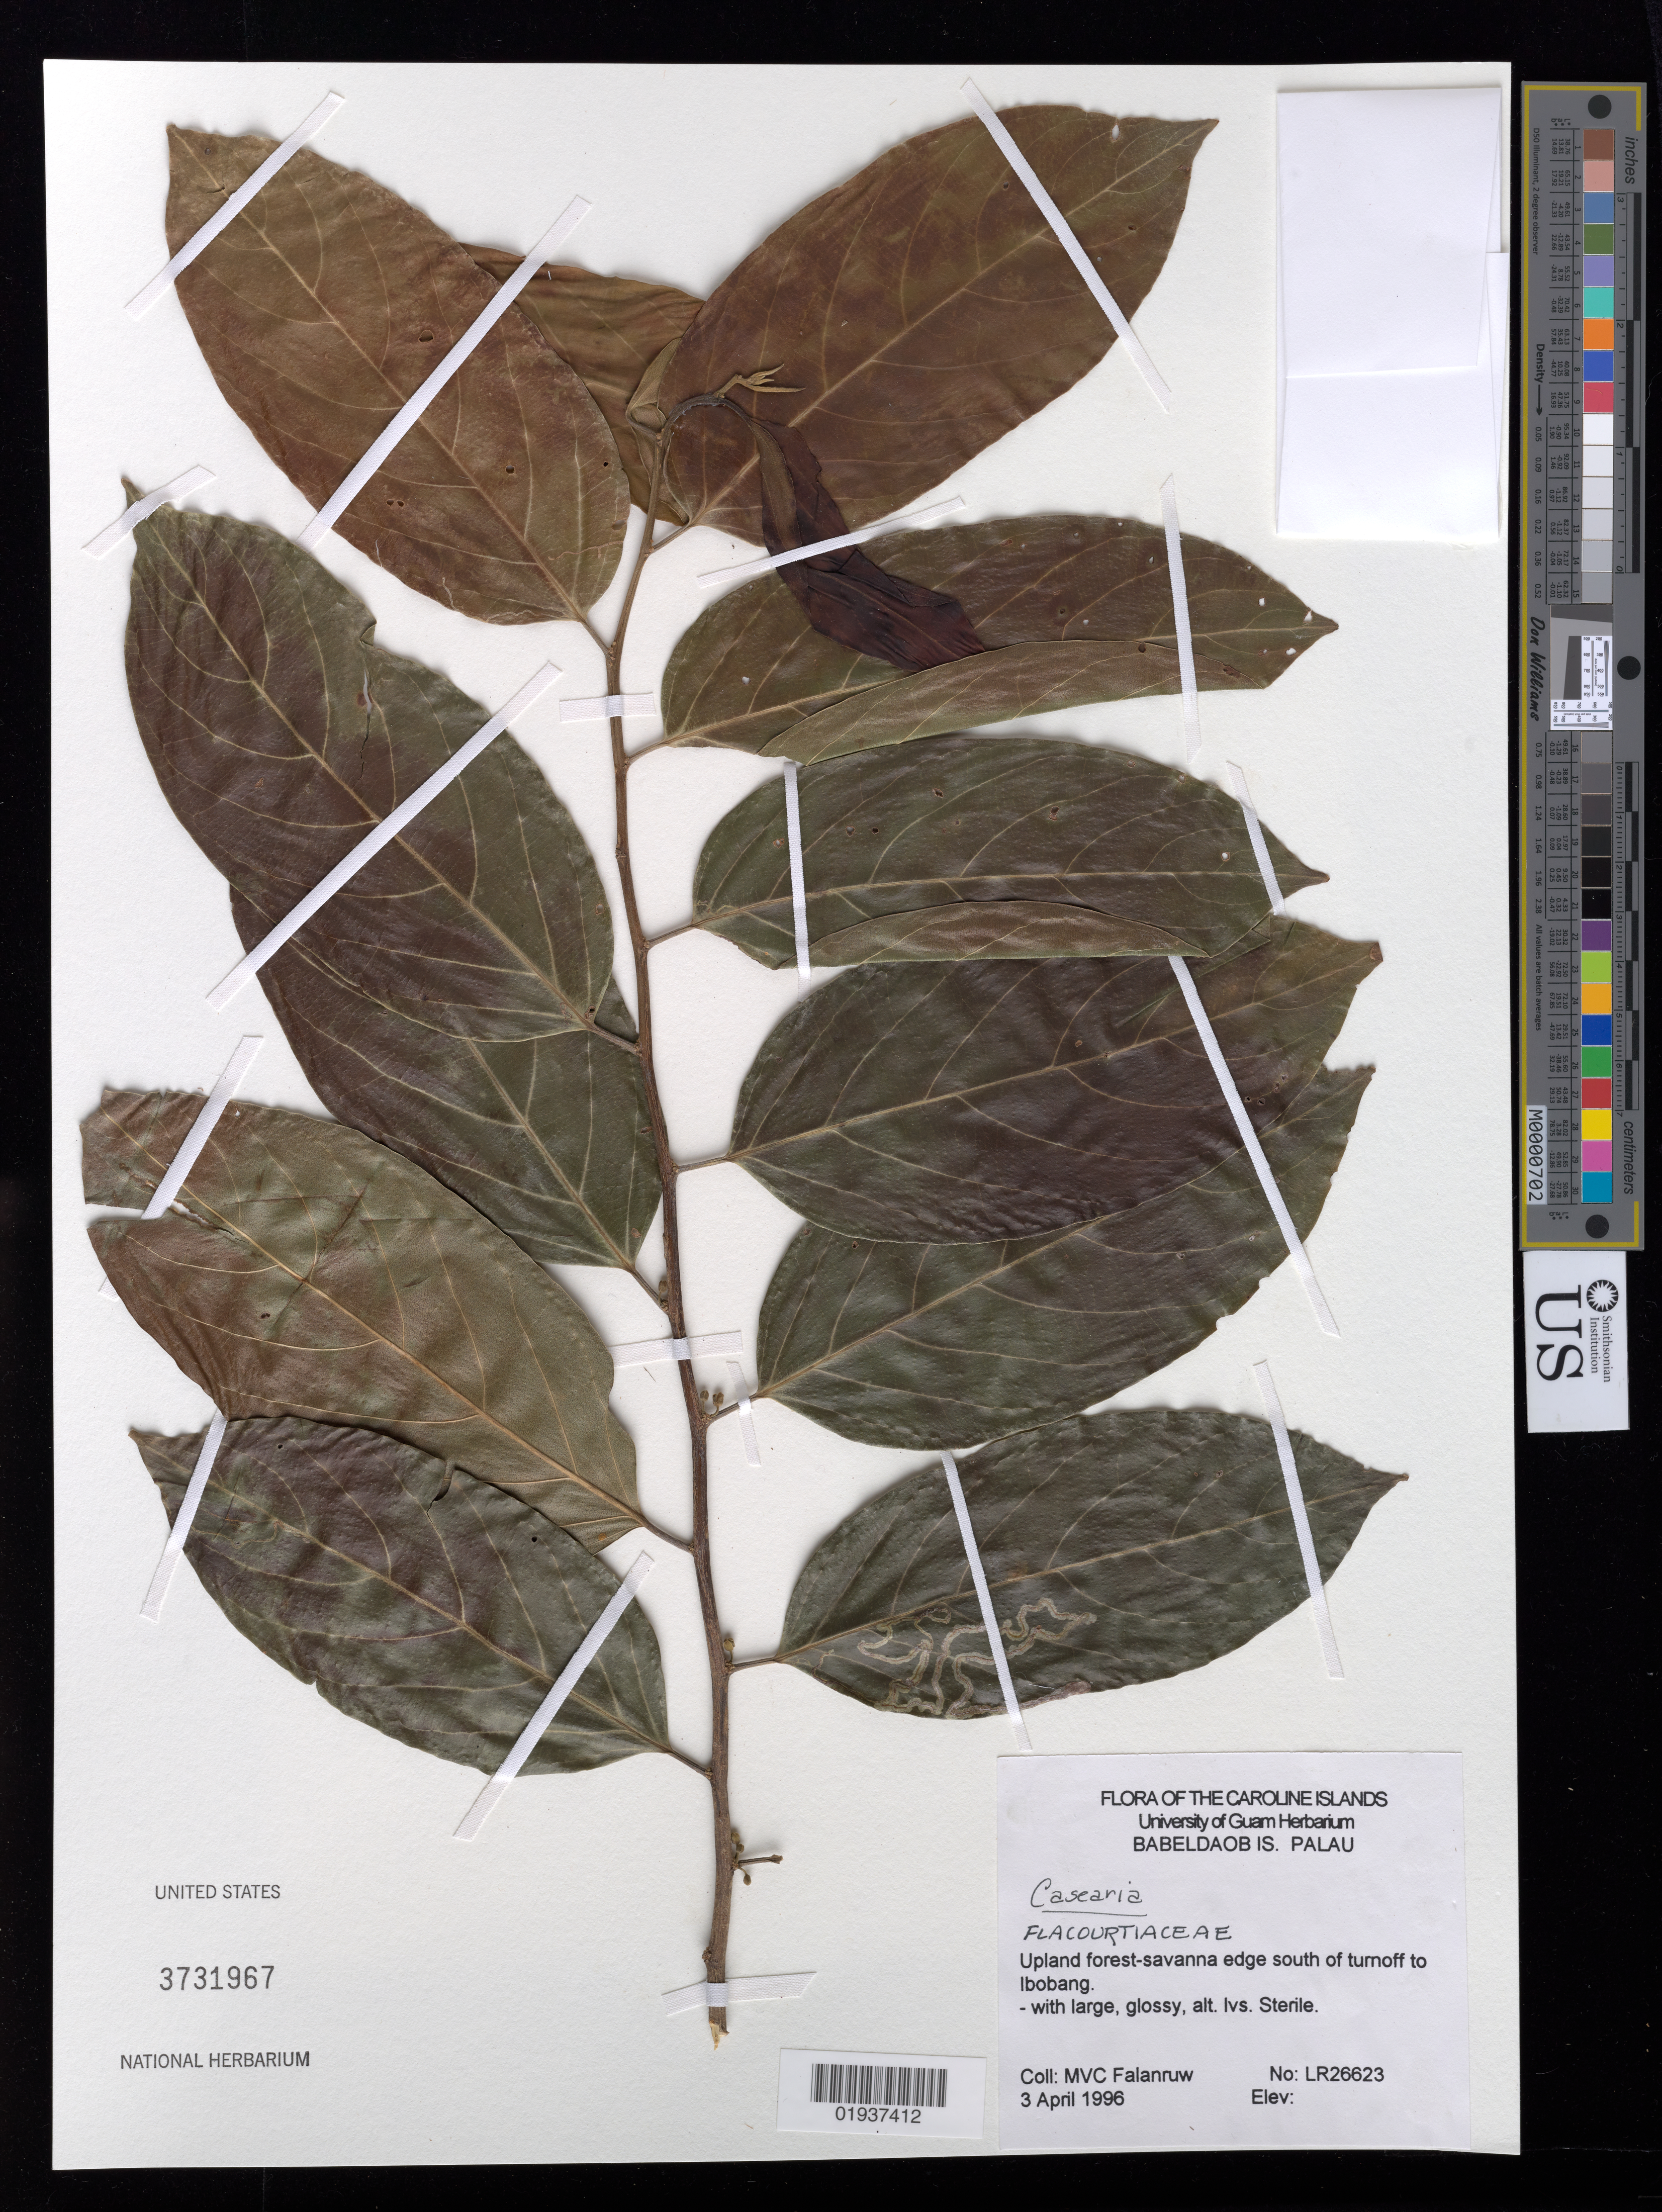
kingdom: Plantae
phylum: Tracheophyta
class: Magnoliopsida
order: Malpighiales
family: Salicaceae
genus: Casearia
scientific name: Casearia sp.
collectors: M. V. Falanruw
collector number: LR26623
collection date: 1996-04-03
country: Palau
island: Babeldaob [Babelthuap]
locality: South of turnoff to Ibobang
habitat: Upland forest-savanna edge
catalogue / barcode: US 3731967